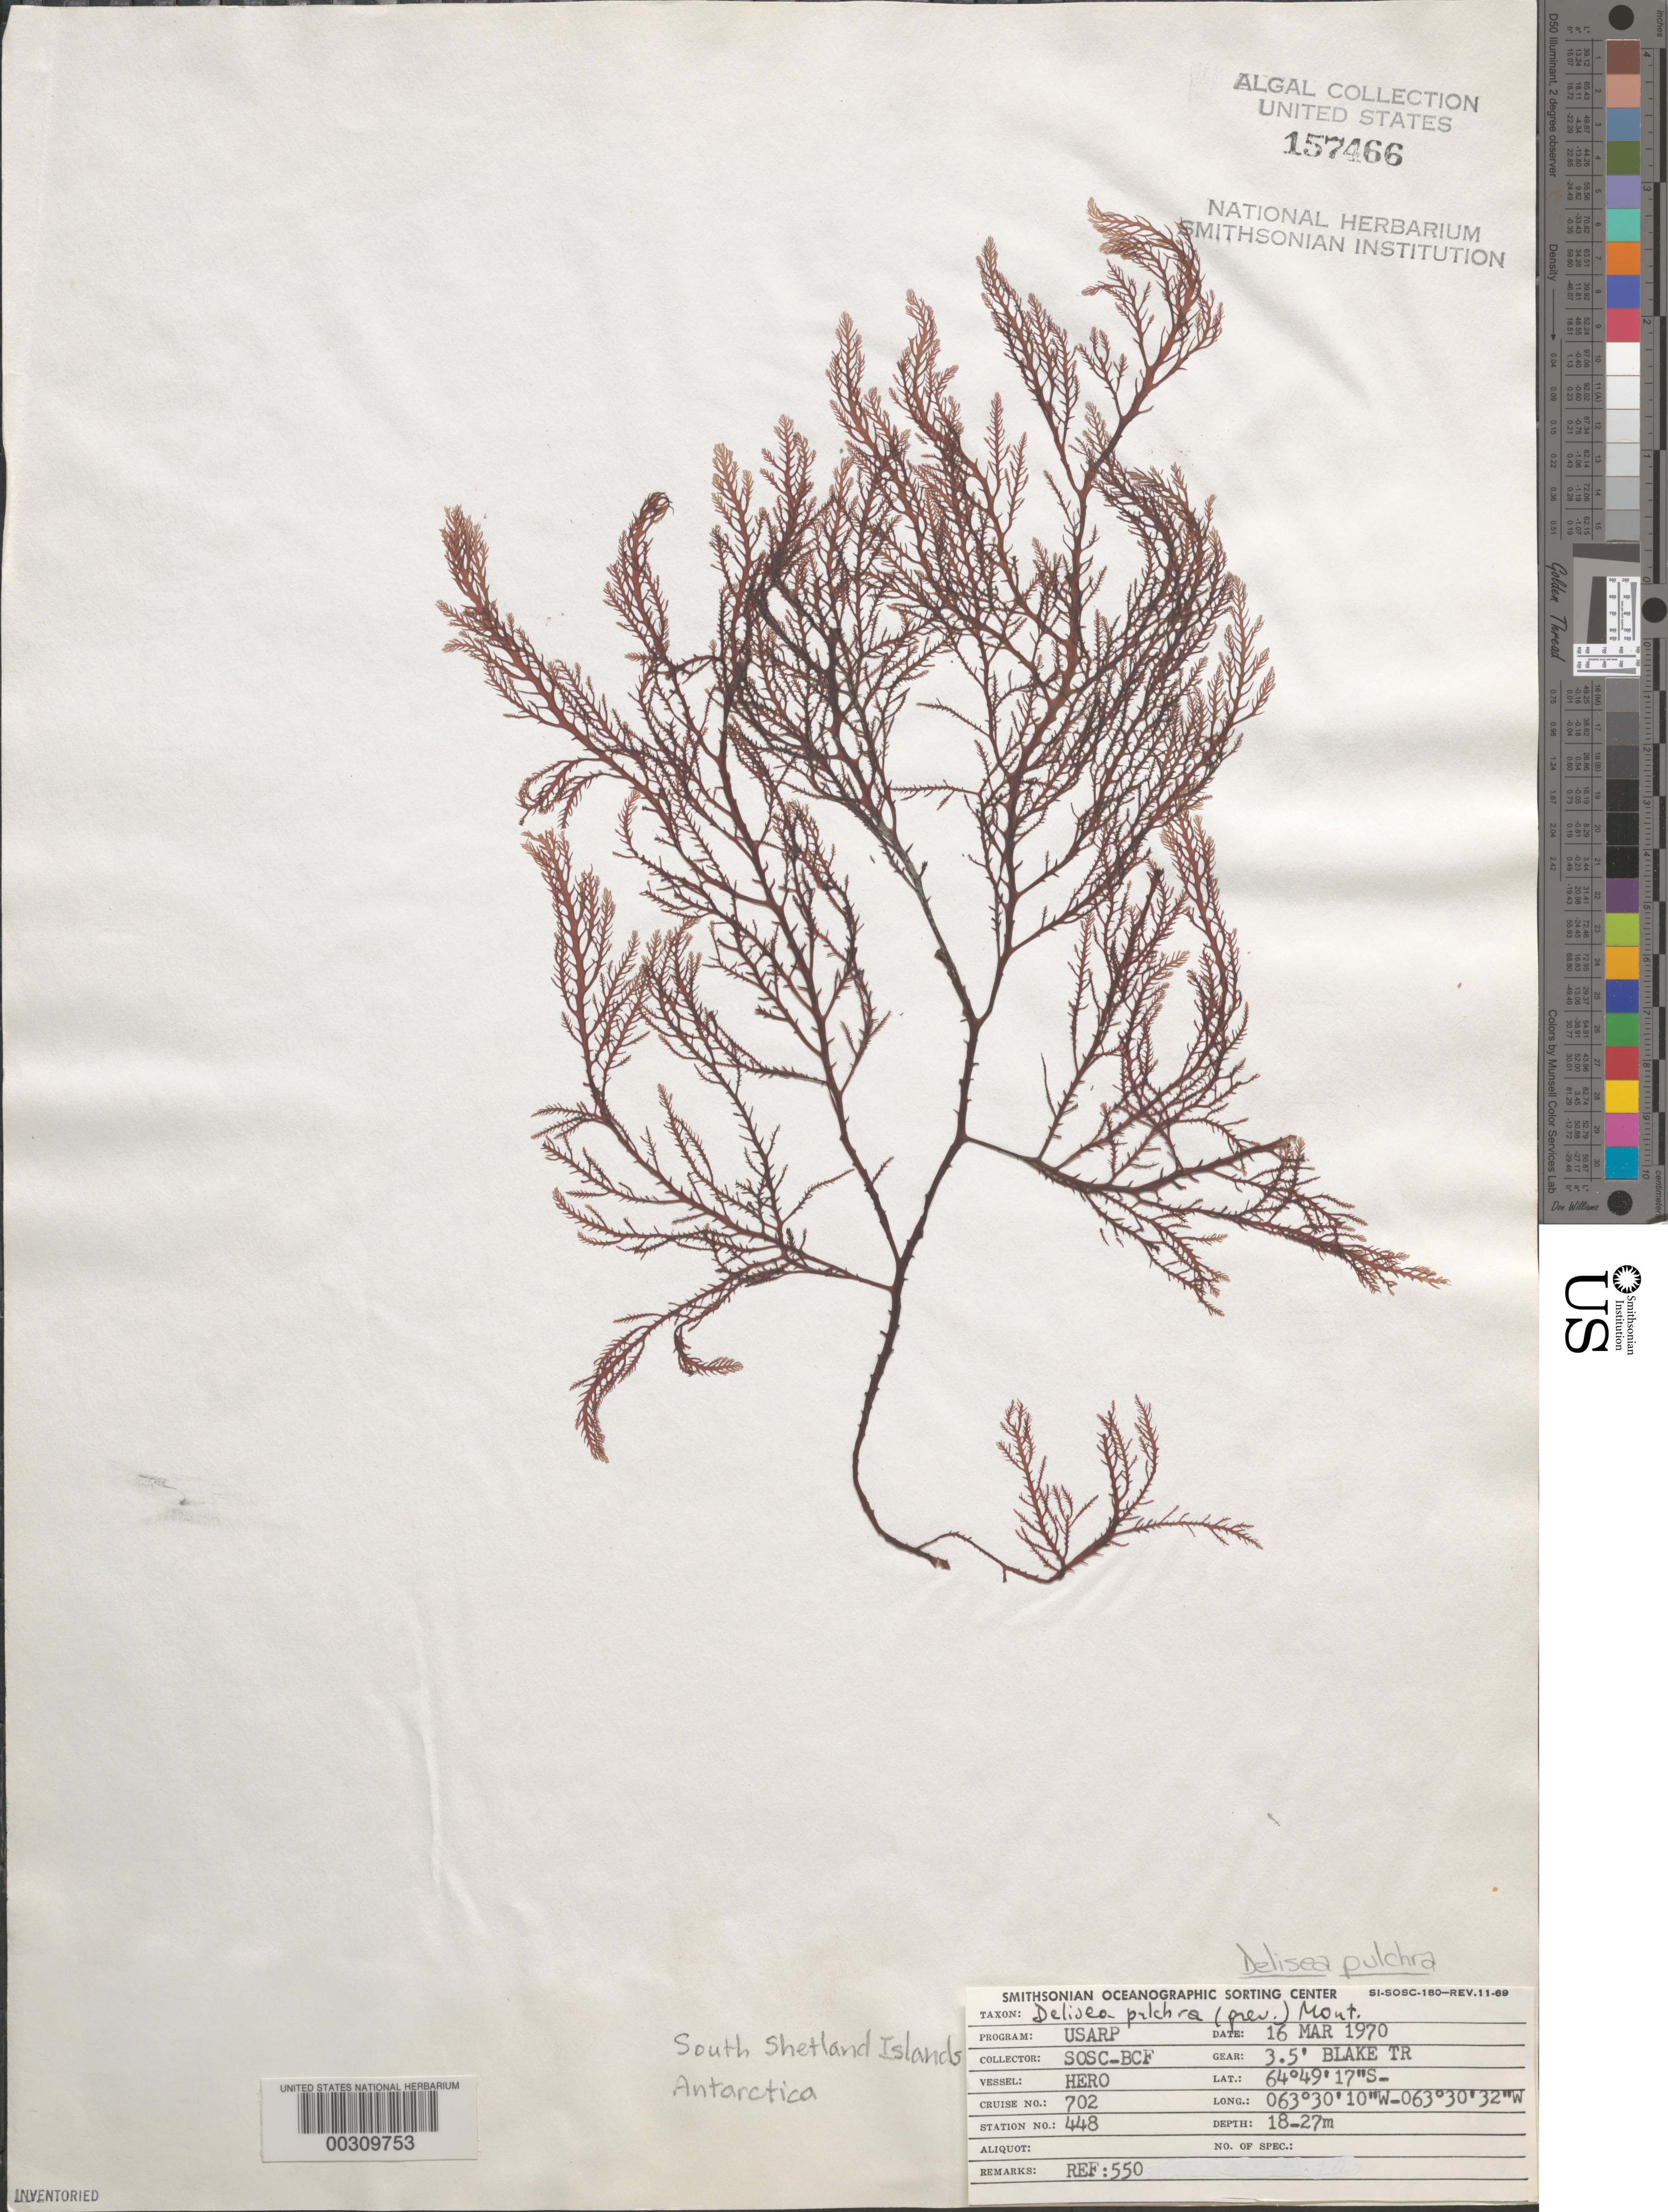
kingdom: Plantae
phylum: Rhodophyta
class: Florideophyceae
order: Bonnemaisoniales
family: Bonnemaisoniaceae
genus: Delisea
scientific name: Delisea pulchra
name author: (Grev.) Mont.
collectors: SOSC-BCF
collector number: Station 448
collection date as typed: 16 Mar 1970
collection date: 1970-03-16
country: Antarctica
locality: Antarctic Peninsula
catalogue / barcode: US 157466